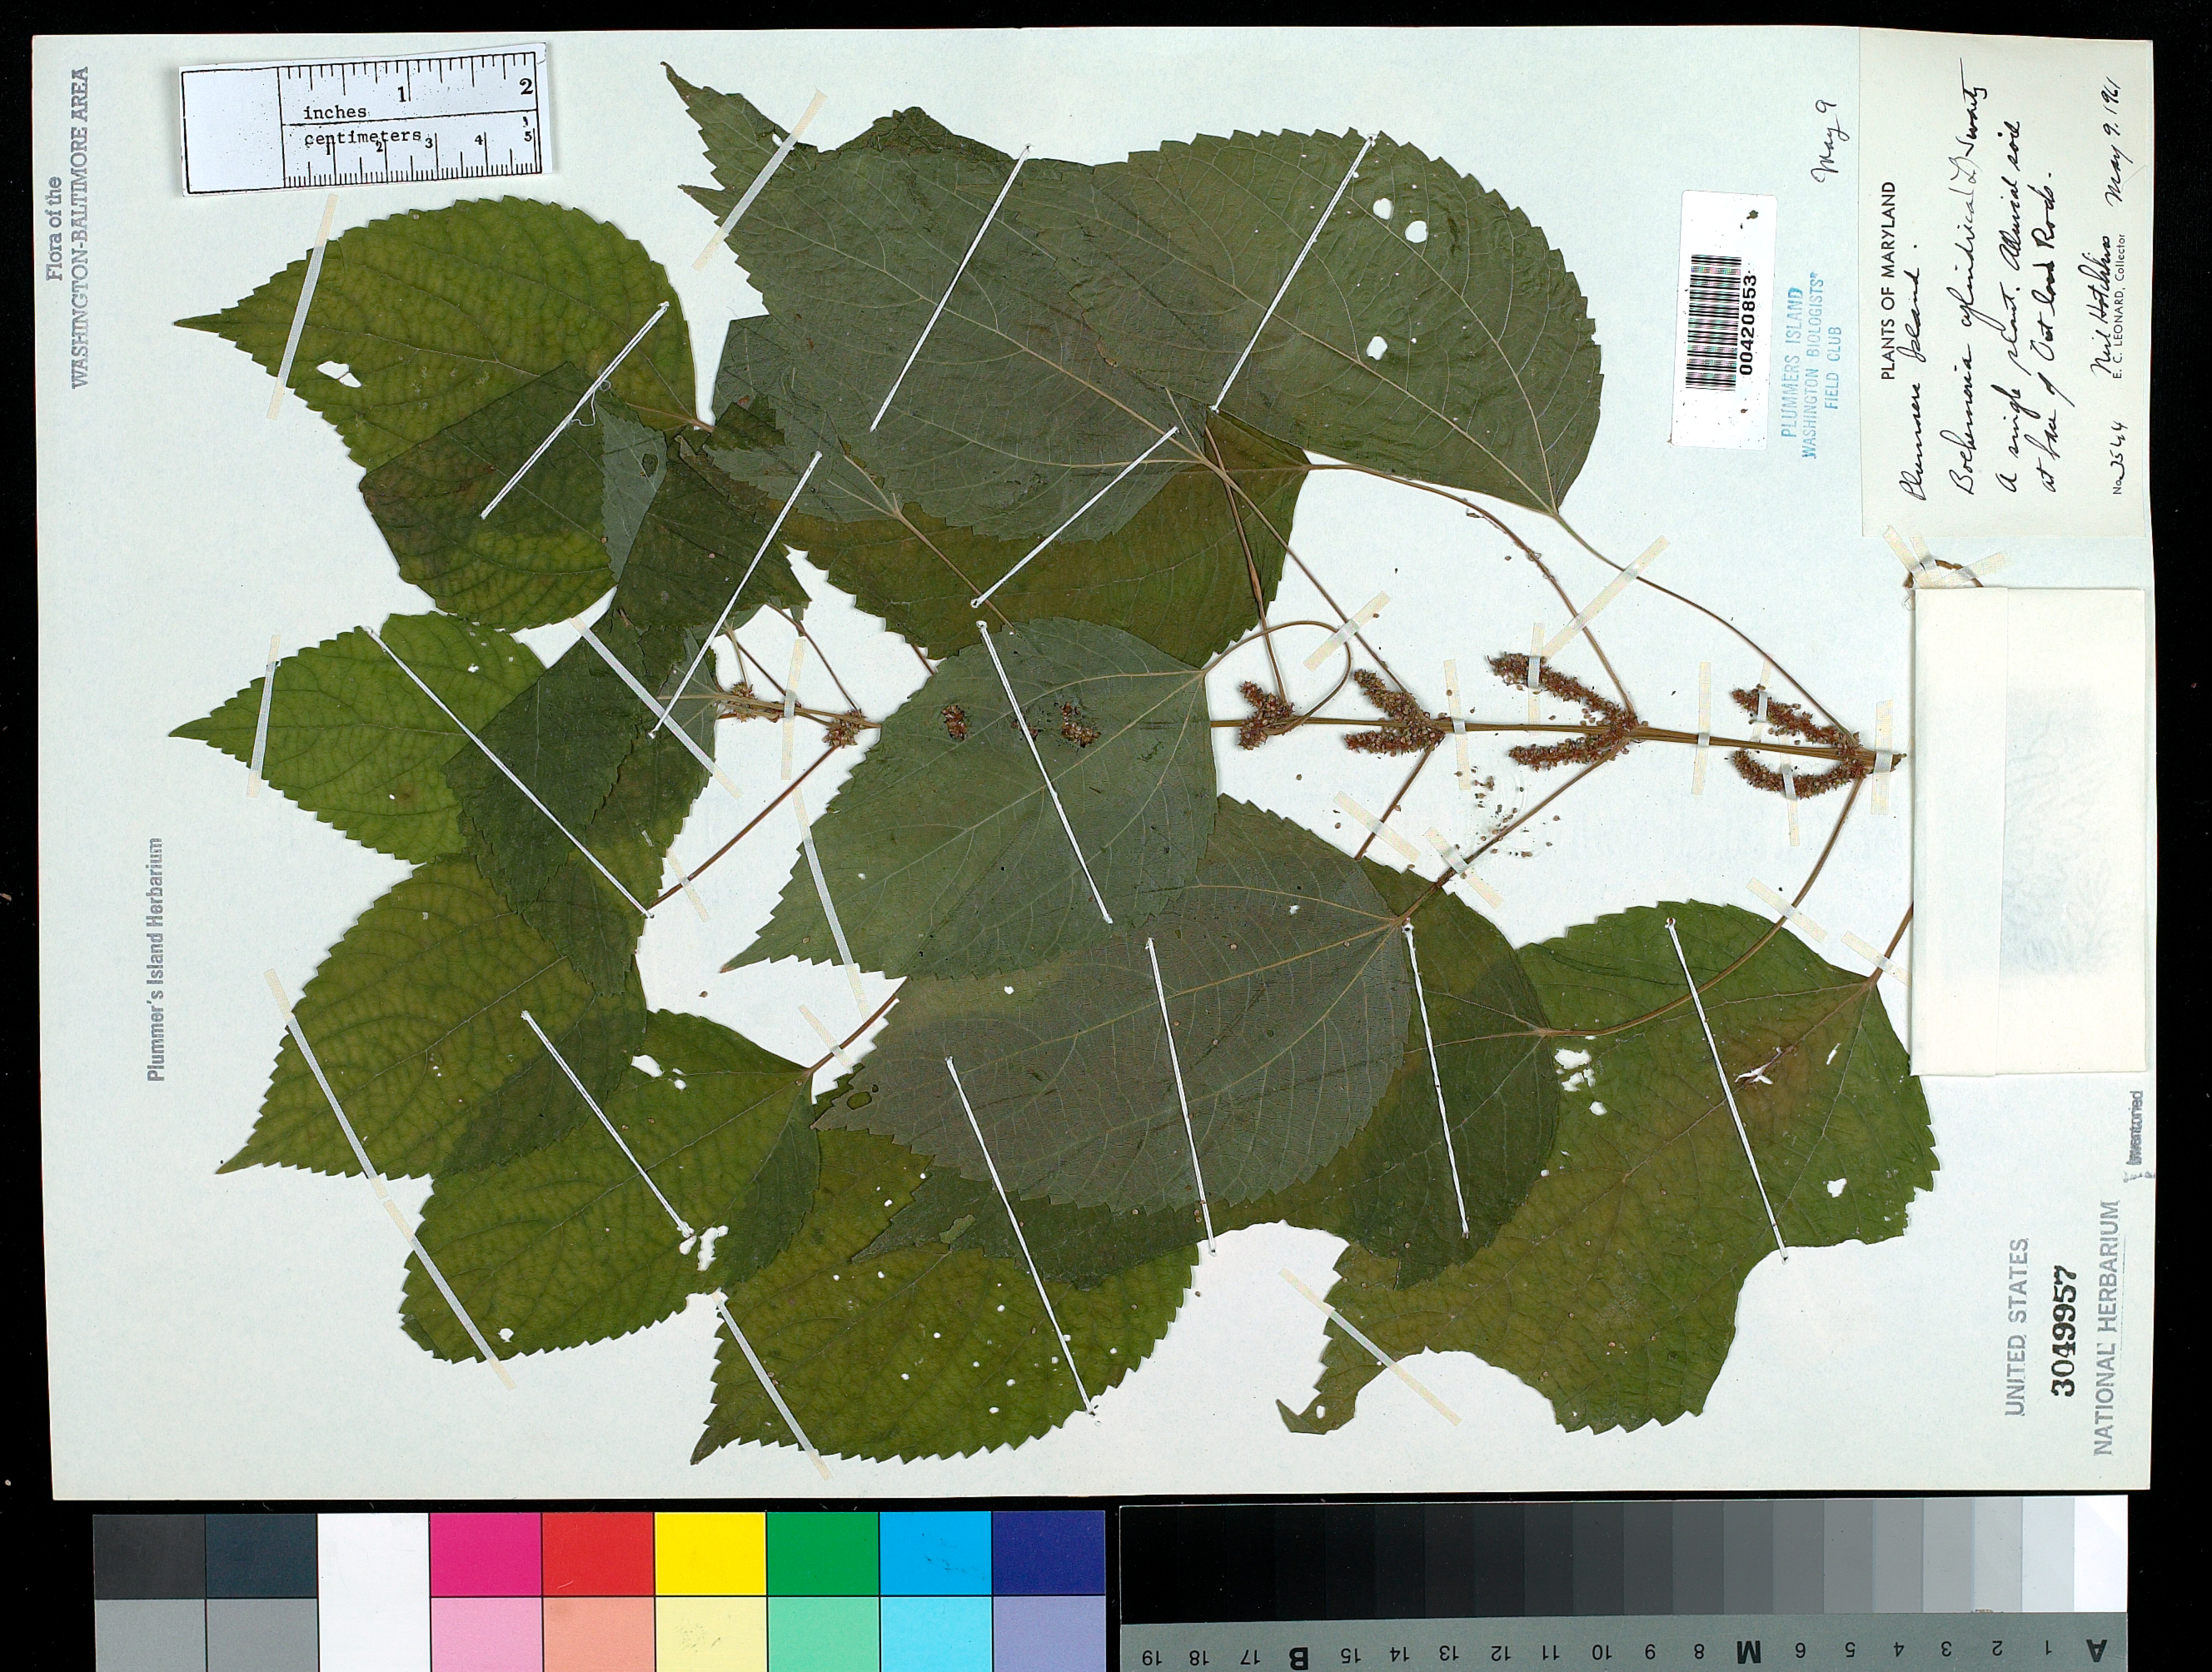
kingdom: Plantae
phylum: Tracheophyta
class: Magnoliopsida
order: Rosales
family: Urticaceae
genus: Boehmeria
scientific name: Boehmeria cylindrica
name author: (L.) Sw.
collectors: E. C. Leonard & N. Hotchkiss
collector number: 3544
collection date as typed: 09 May 1961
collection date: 1961-05-09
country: United States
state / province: Maryland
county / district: Montgomery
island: Plummers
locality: Plummer's Island; base of Outlook Rock C. & O. Canal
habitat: Alluvial soil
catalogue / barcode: US 3049957